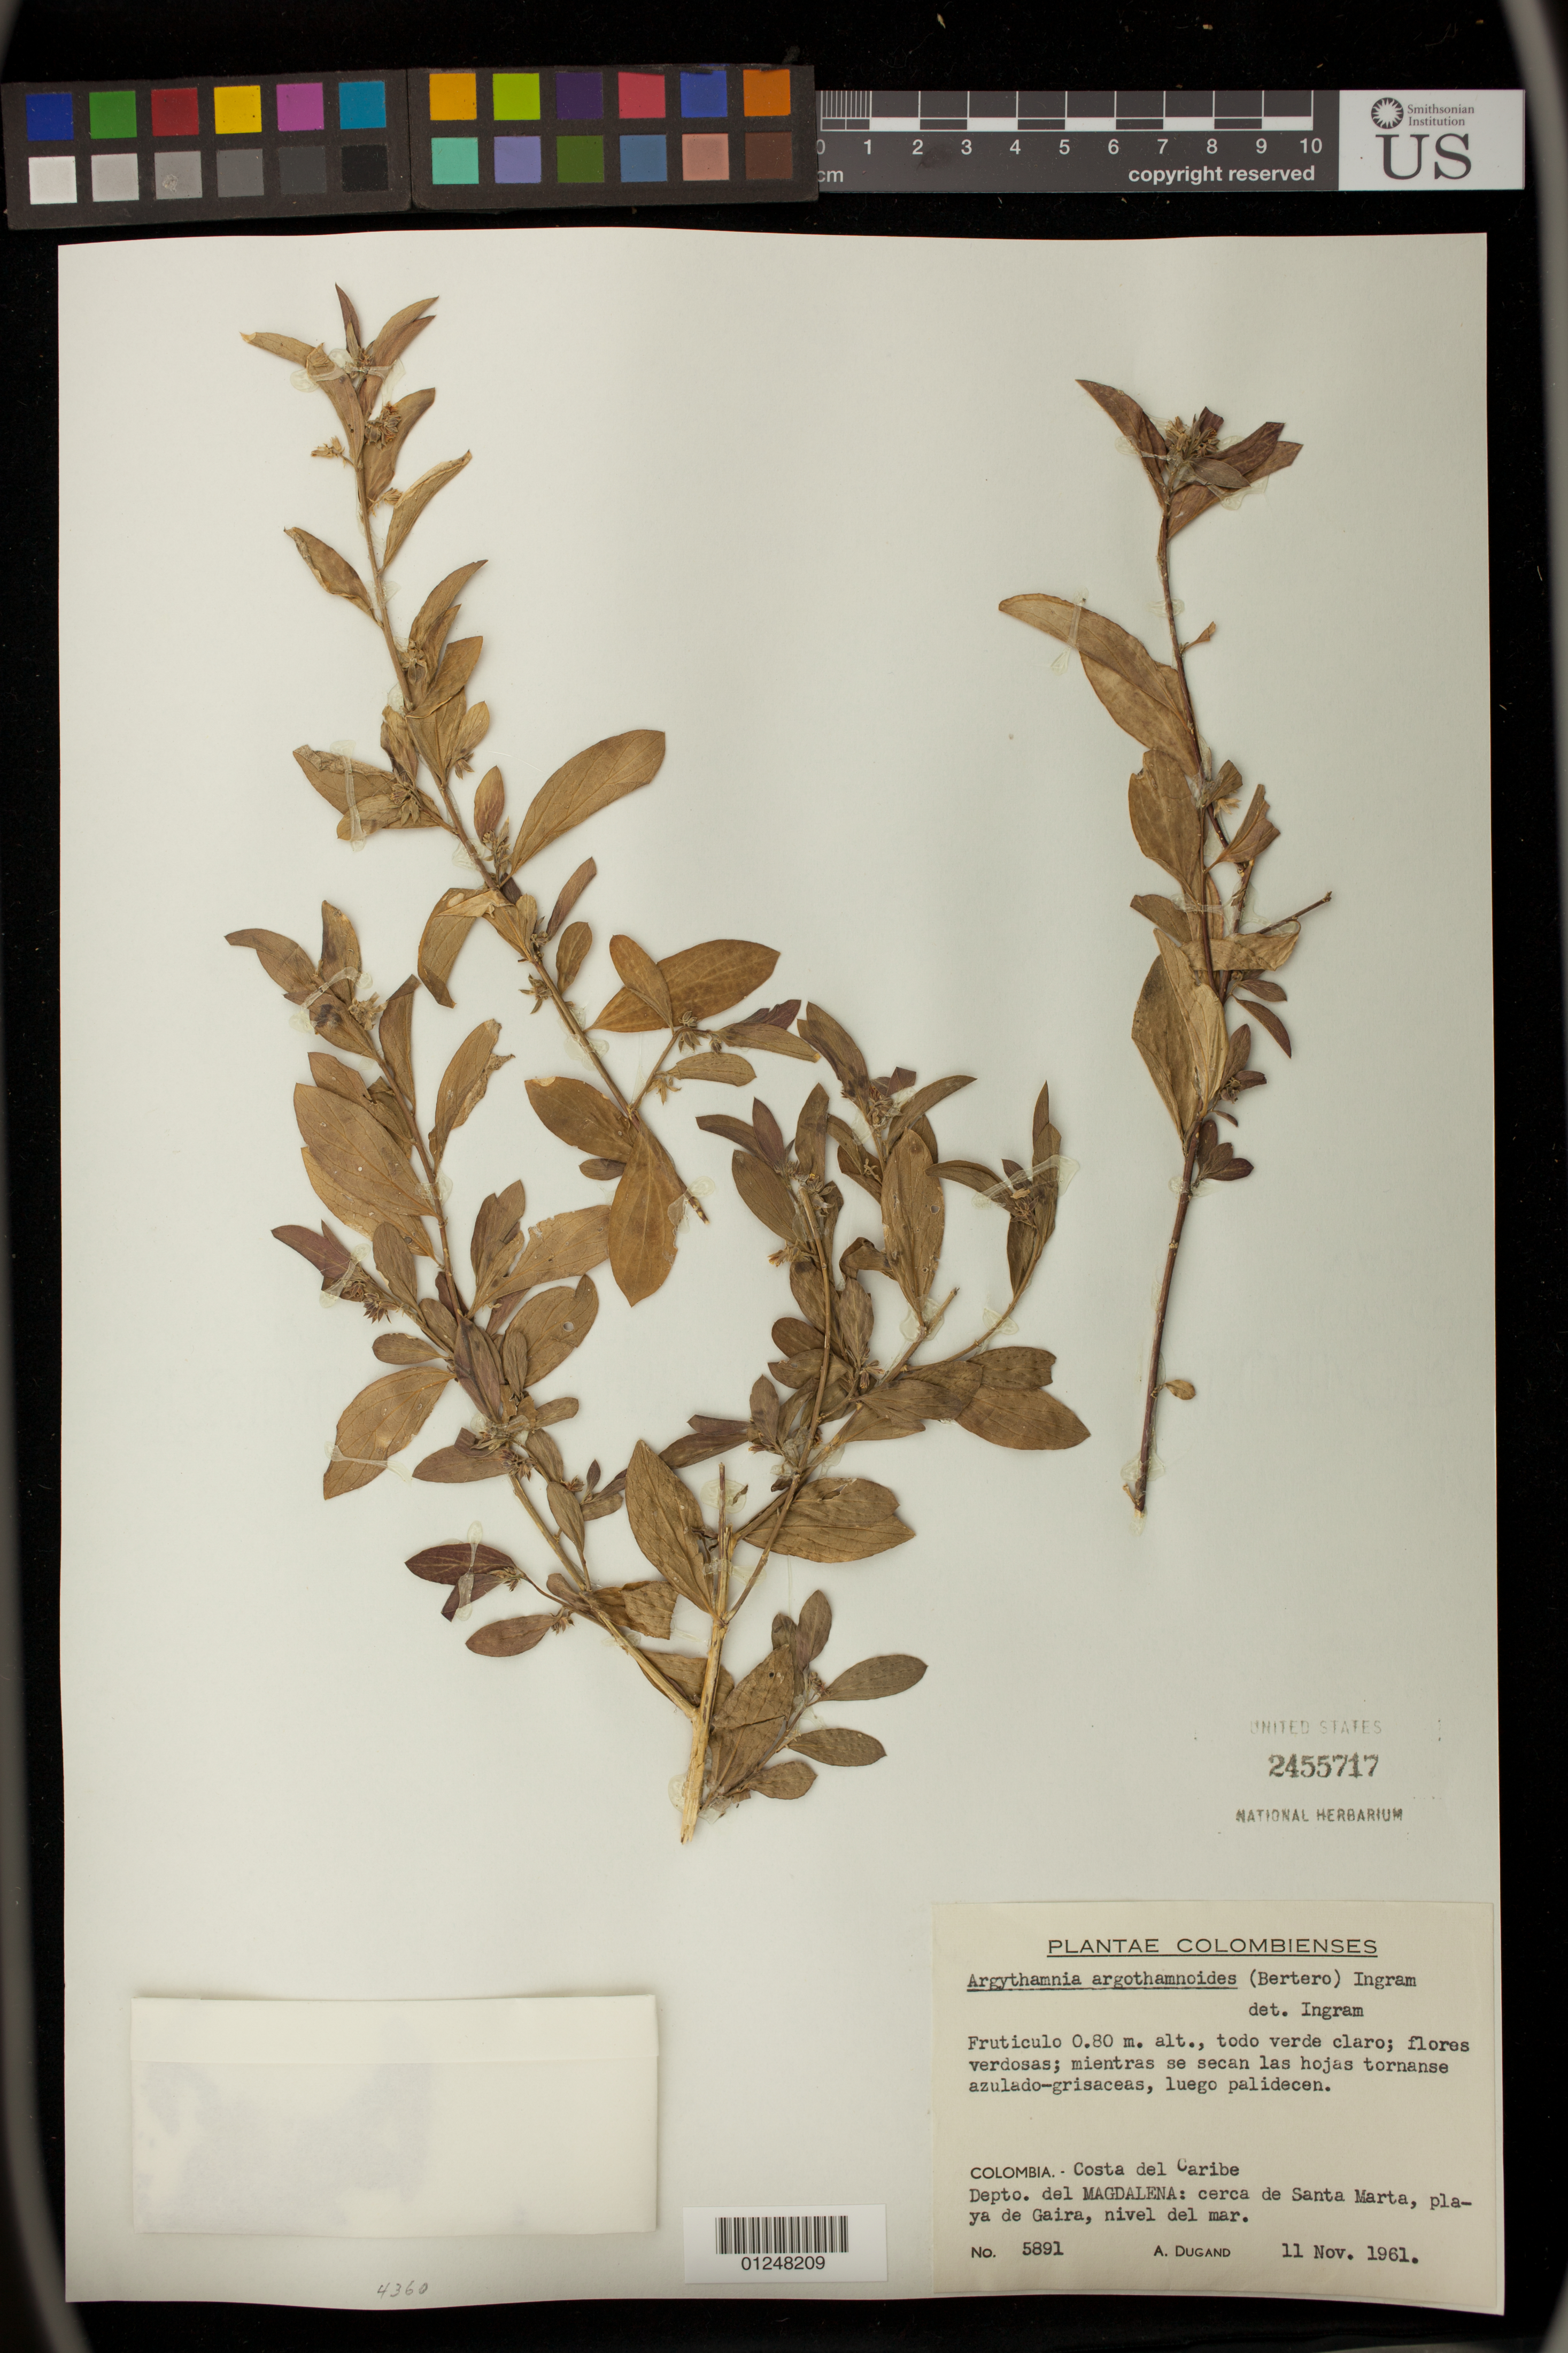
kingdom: Plantae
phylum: Tracheophyta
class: Magnoliopsida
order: Malpighiales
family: Euphorbiaceae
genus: Argythamnia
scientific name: Argythamnia argothamnoides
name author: (Bertero & Spreng.) J.W. Ingram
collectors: A. Dugand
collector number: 5891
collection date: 1961-11-11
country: Colombia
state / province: Magdalena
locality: Costa del Caribe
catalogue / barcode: US 2455717